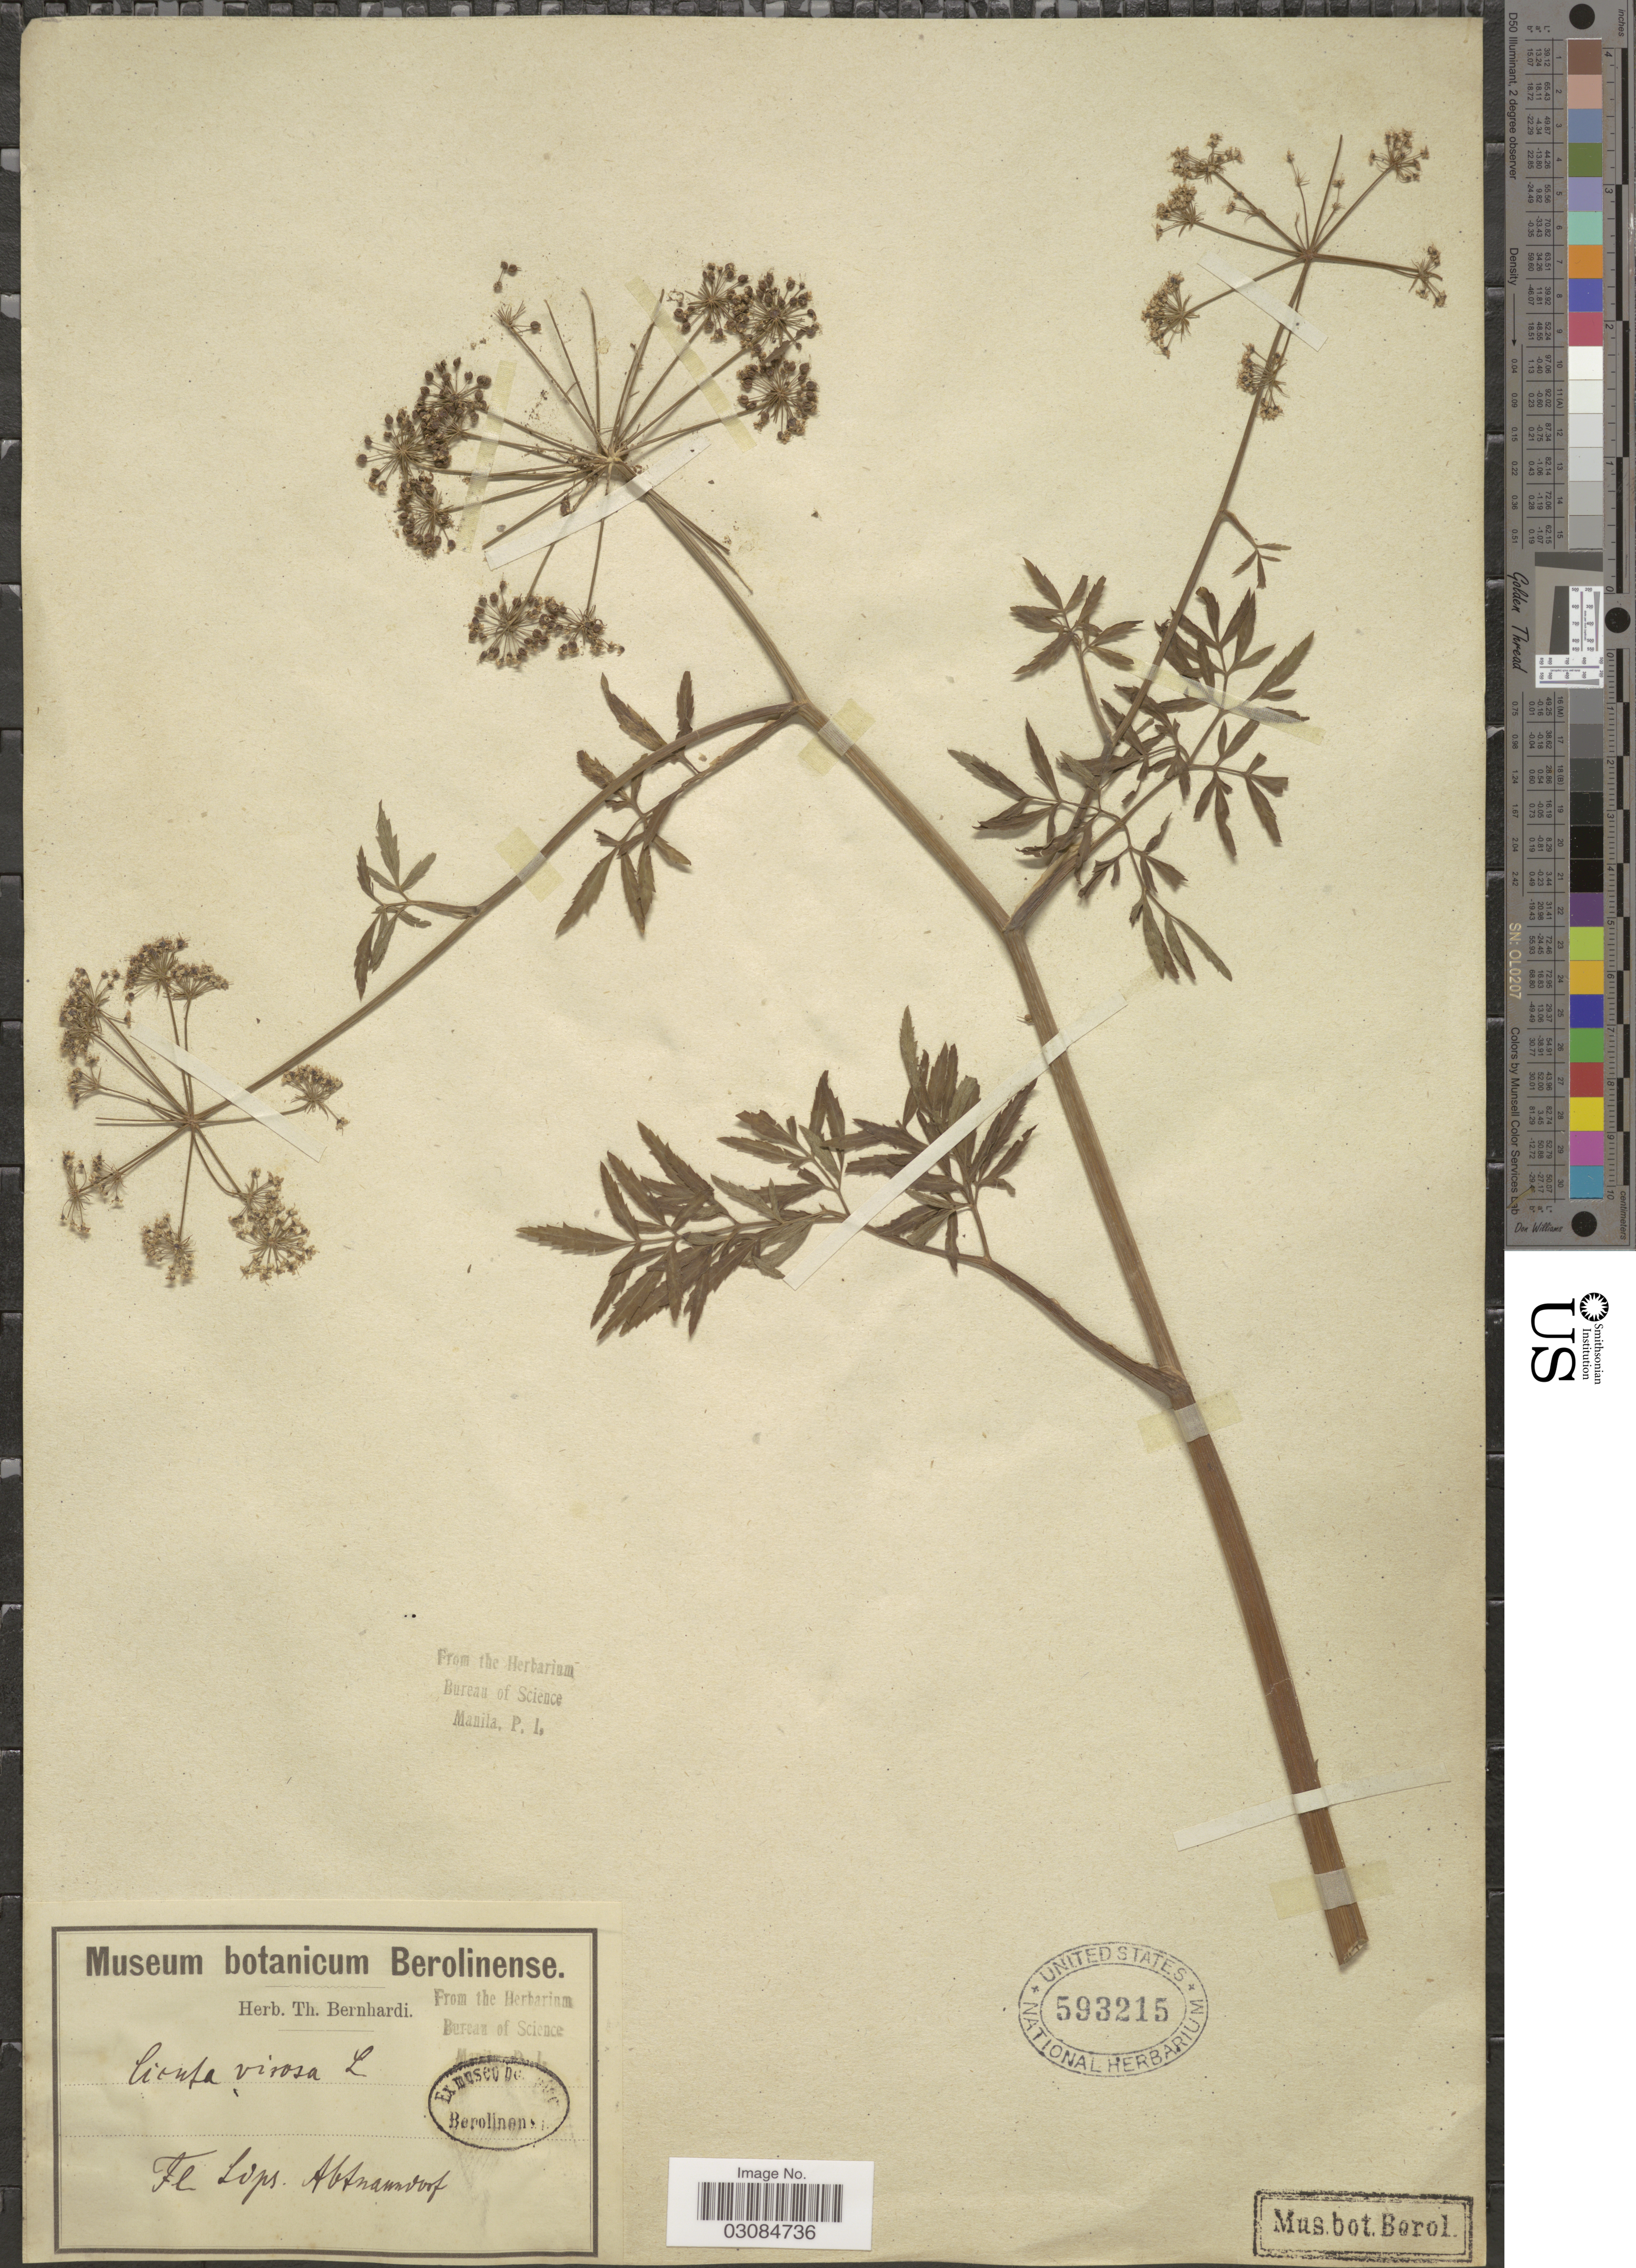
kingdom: Plantae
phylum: Tracheophyta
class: Magnoliopsida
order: Apiales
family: Apiaceae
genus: Cicuta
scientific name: Cicuta virosa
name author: L.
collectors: Ex herb. Th. Bernhardi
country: Germany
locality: Lips. Abtnaundorf.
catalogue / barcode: US 593215